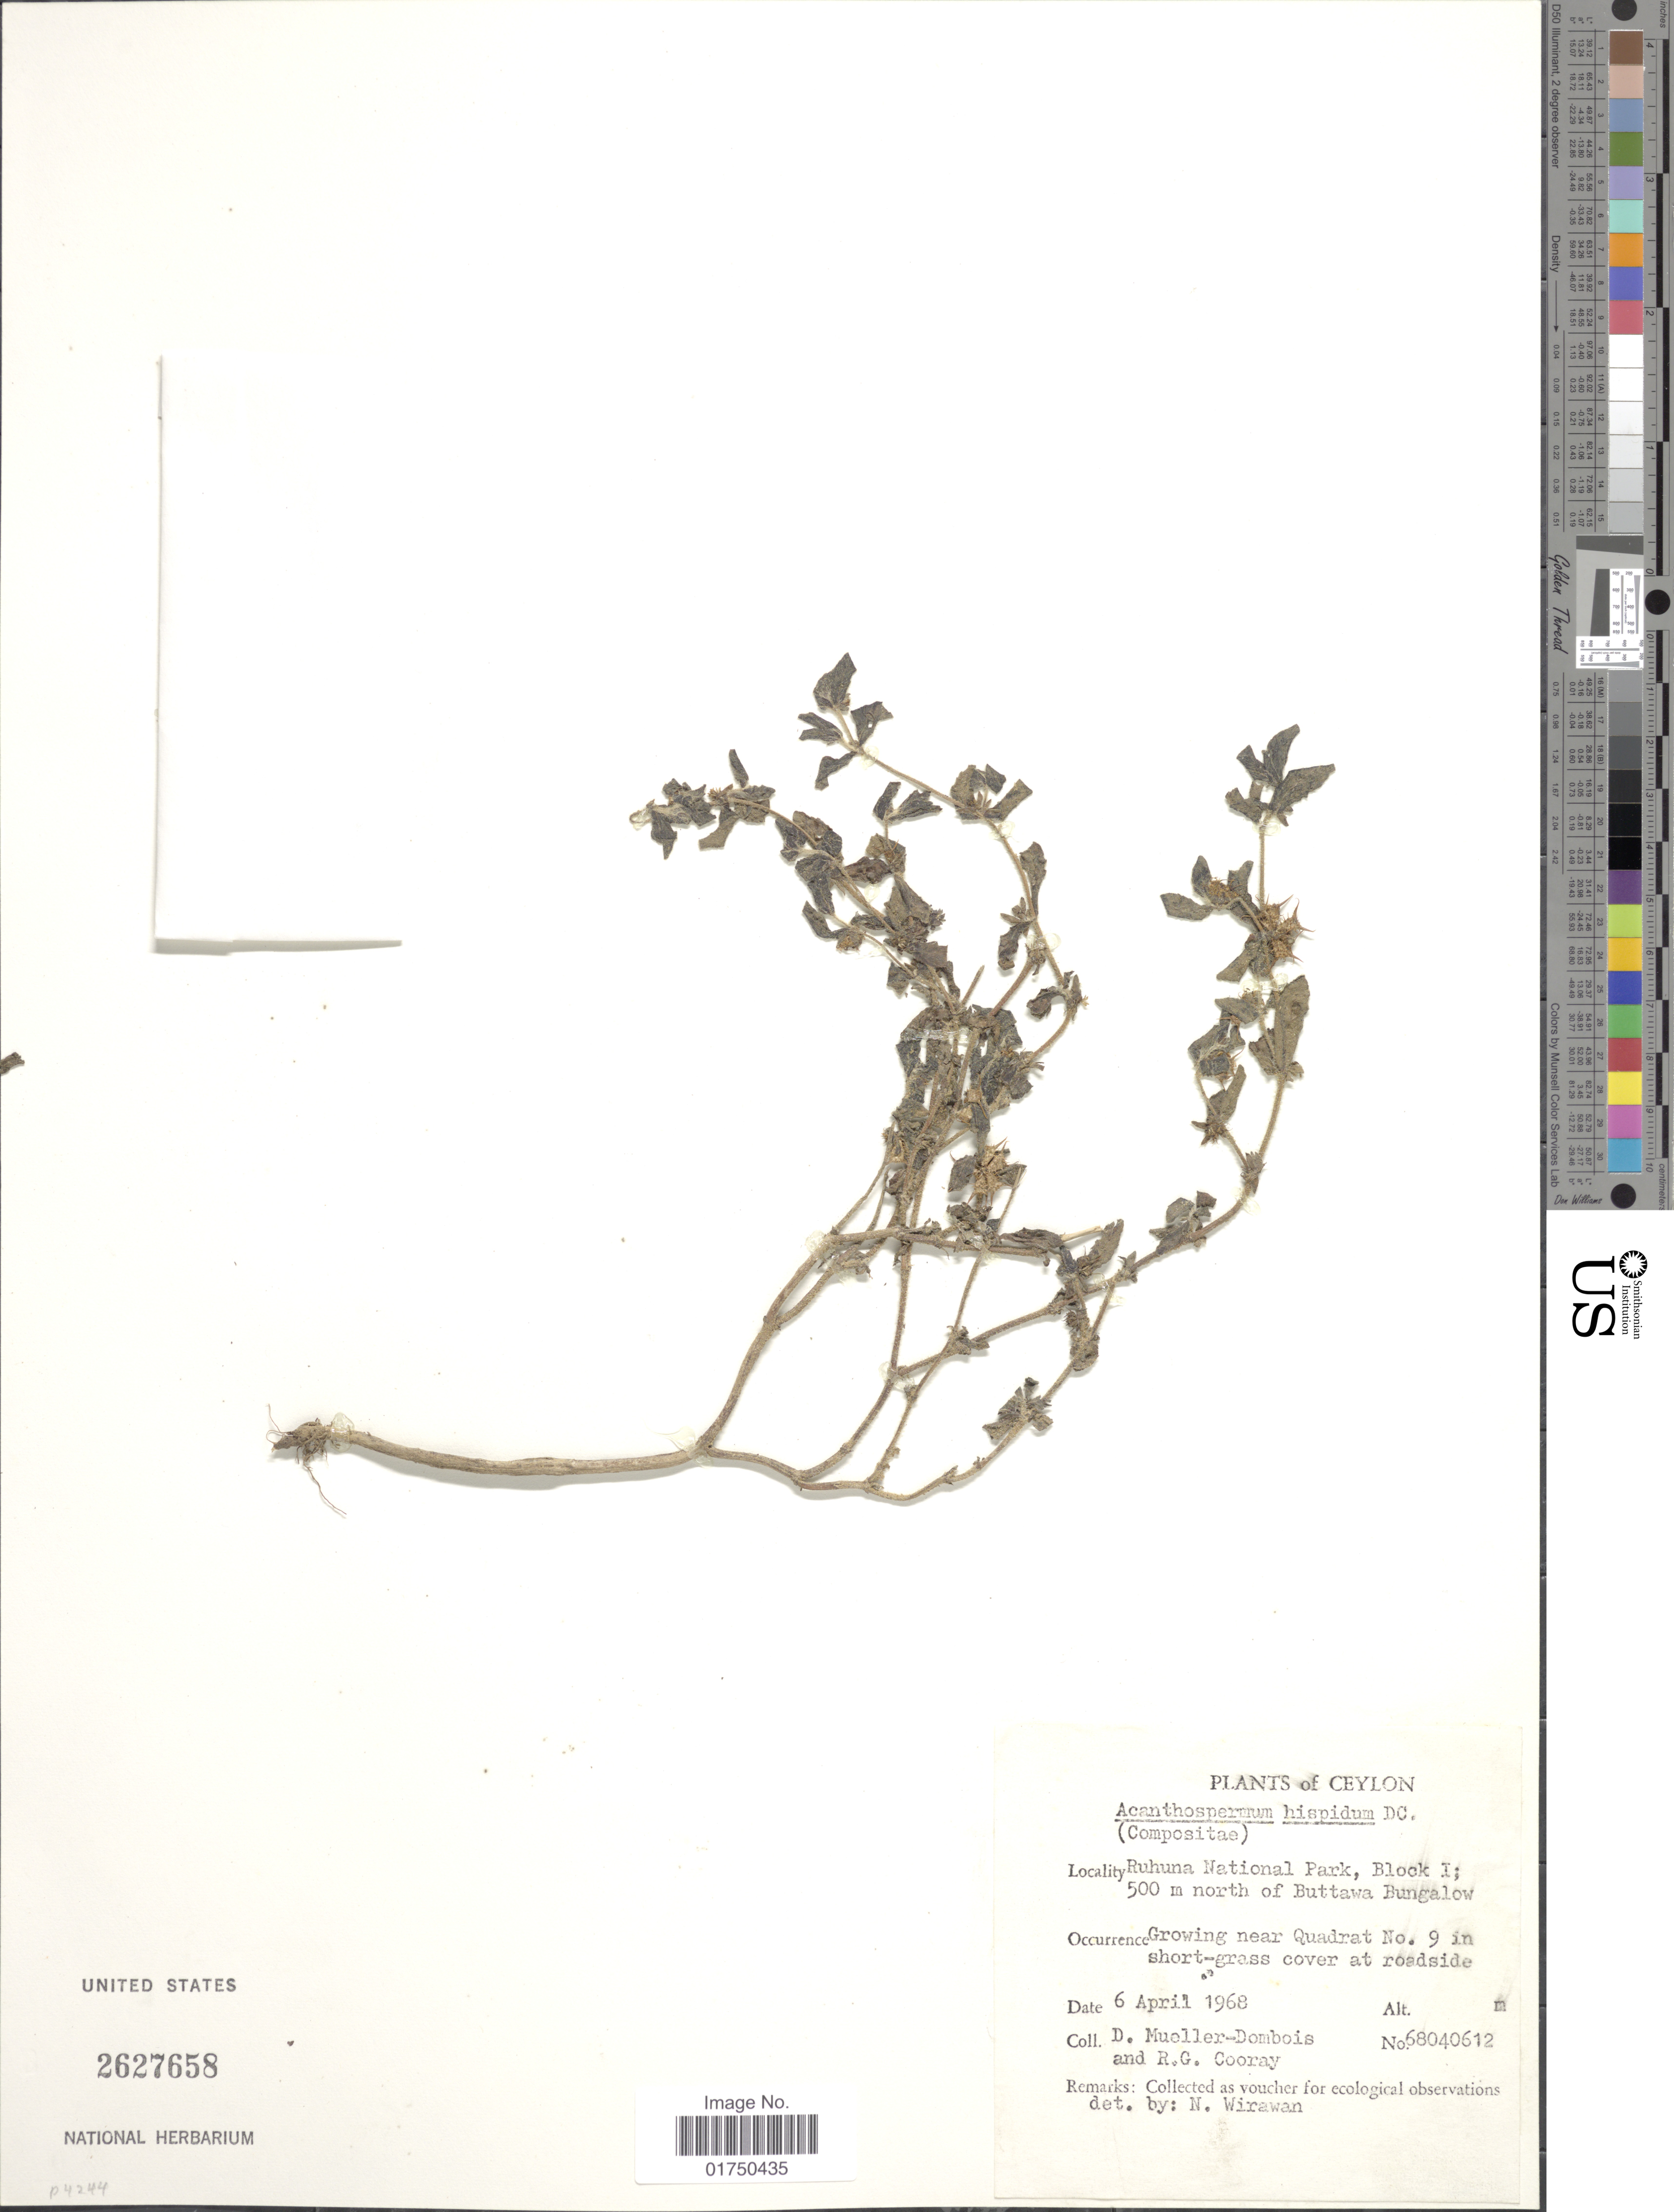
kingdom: Plantae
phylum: Tracheophyta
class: Magnoliopsida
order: Asterales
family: Asteraceae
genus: Acanthospermum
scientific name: Acanthospermum hispidum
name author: DC.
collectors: D. Mueller-Dombois & R. Cooray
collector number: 68040612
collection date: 1968-04-06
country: Sri Lanka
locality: Ceylon. Ruhuna National Park, Block I; 500 m north of Buttawa Bungalow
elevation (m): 500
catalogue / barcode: US 2627658